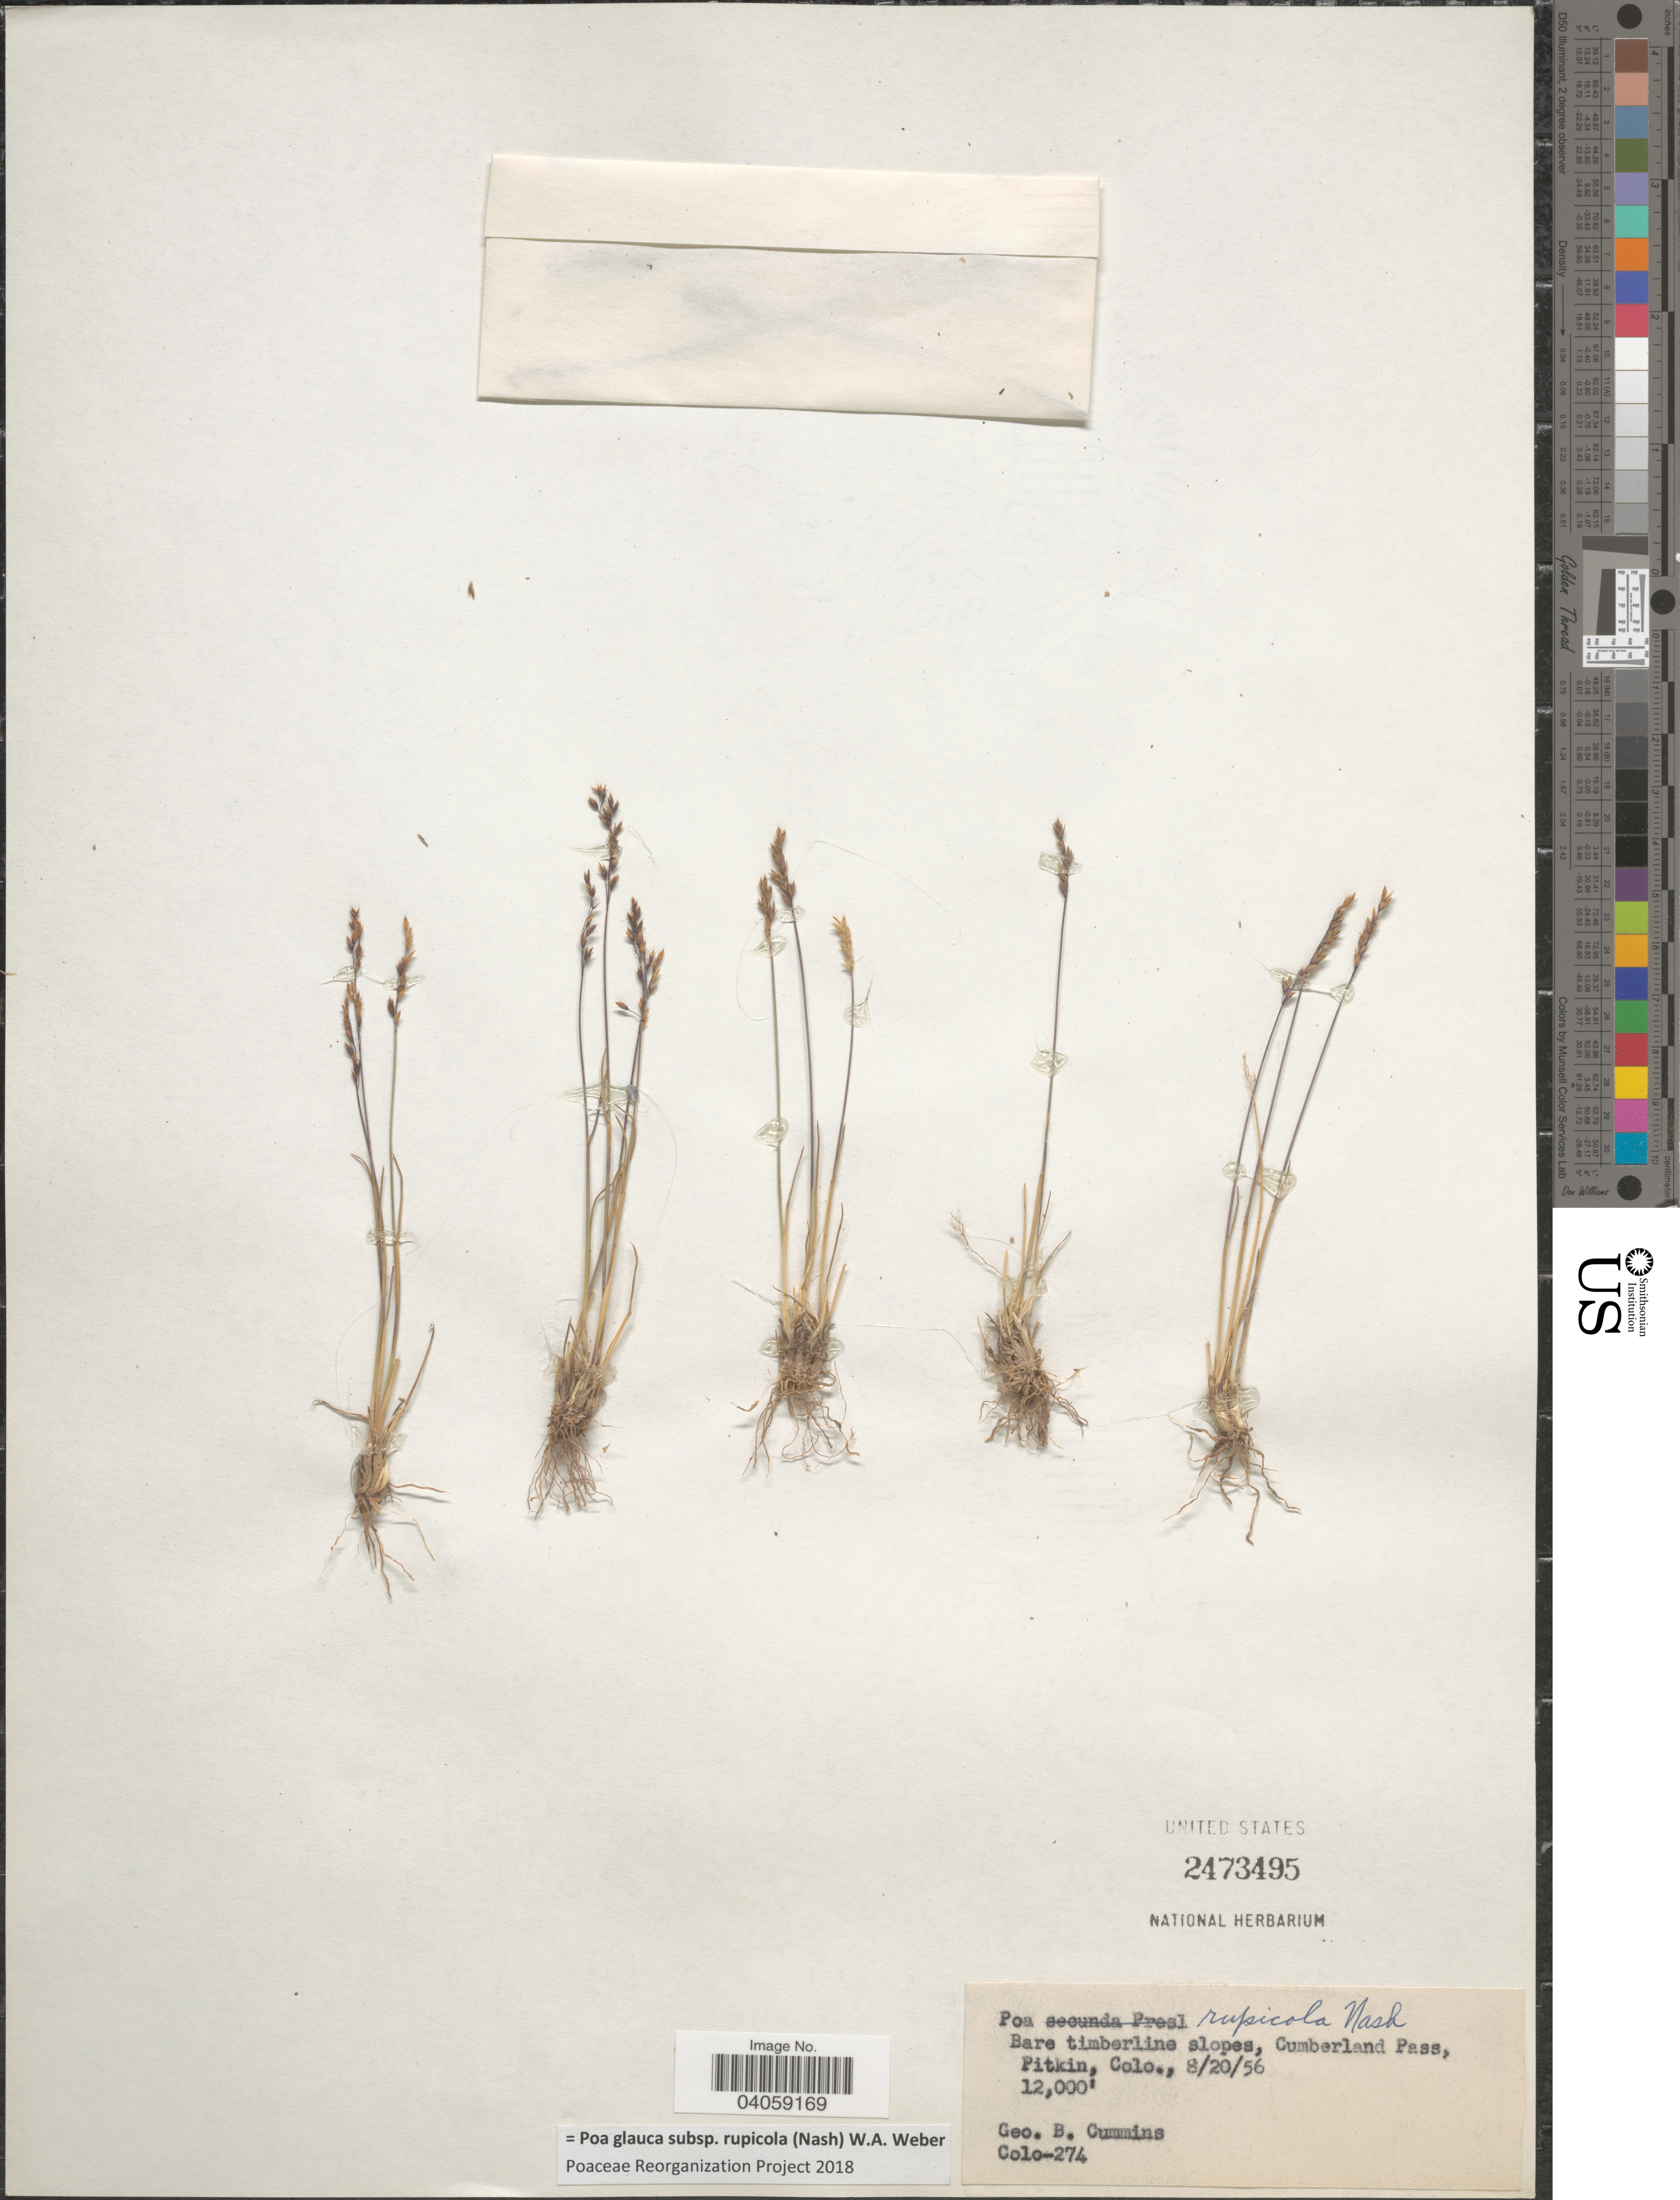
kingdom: Plantae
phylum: Tracheophyta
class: Liliopsida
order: Poales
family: Poaceae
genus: Poa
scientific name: Poa glauca subsp. rupicola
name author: (Nash) W.A. Weber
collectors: G. Cummins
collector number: Colo-274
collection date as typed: Transcribed d/m/y: 20/8/56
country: United States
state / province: Colorado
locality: Bare timberline slopes, Cumberland Pass, Pitkin.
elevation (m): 3658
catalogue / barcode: US 2473495